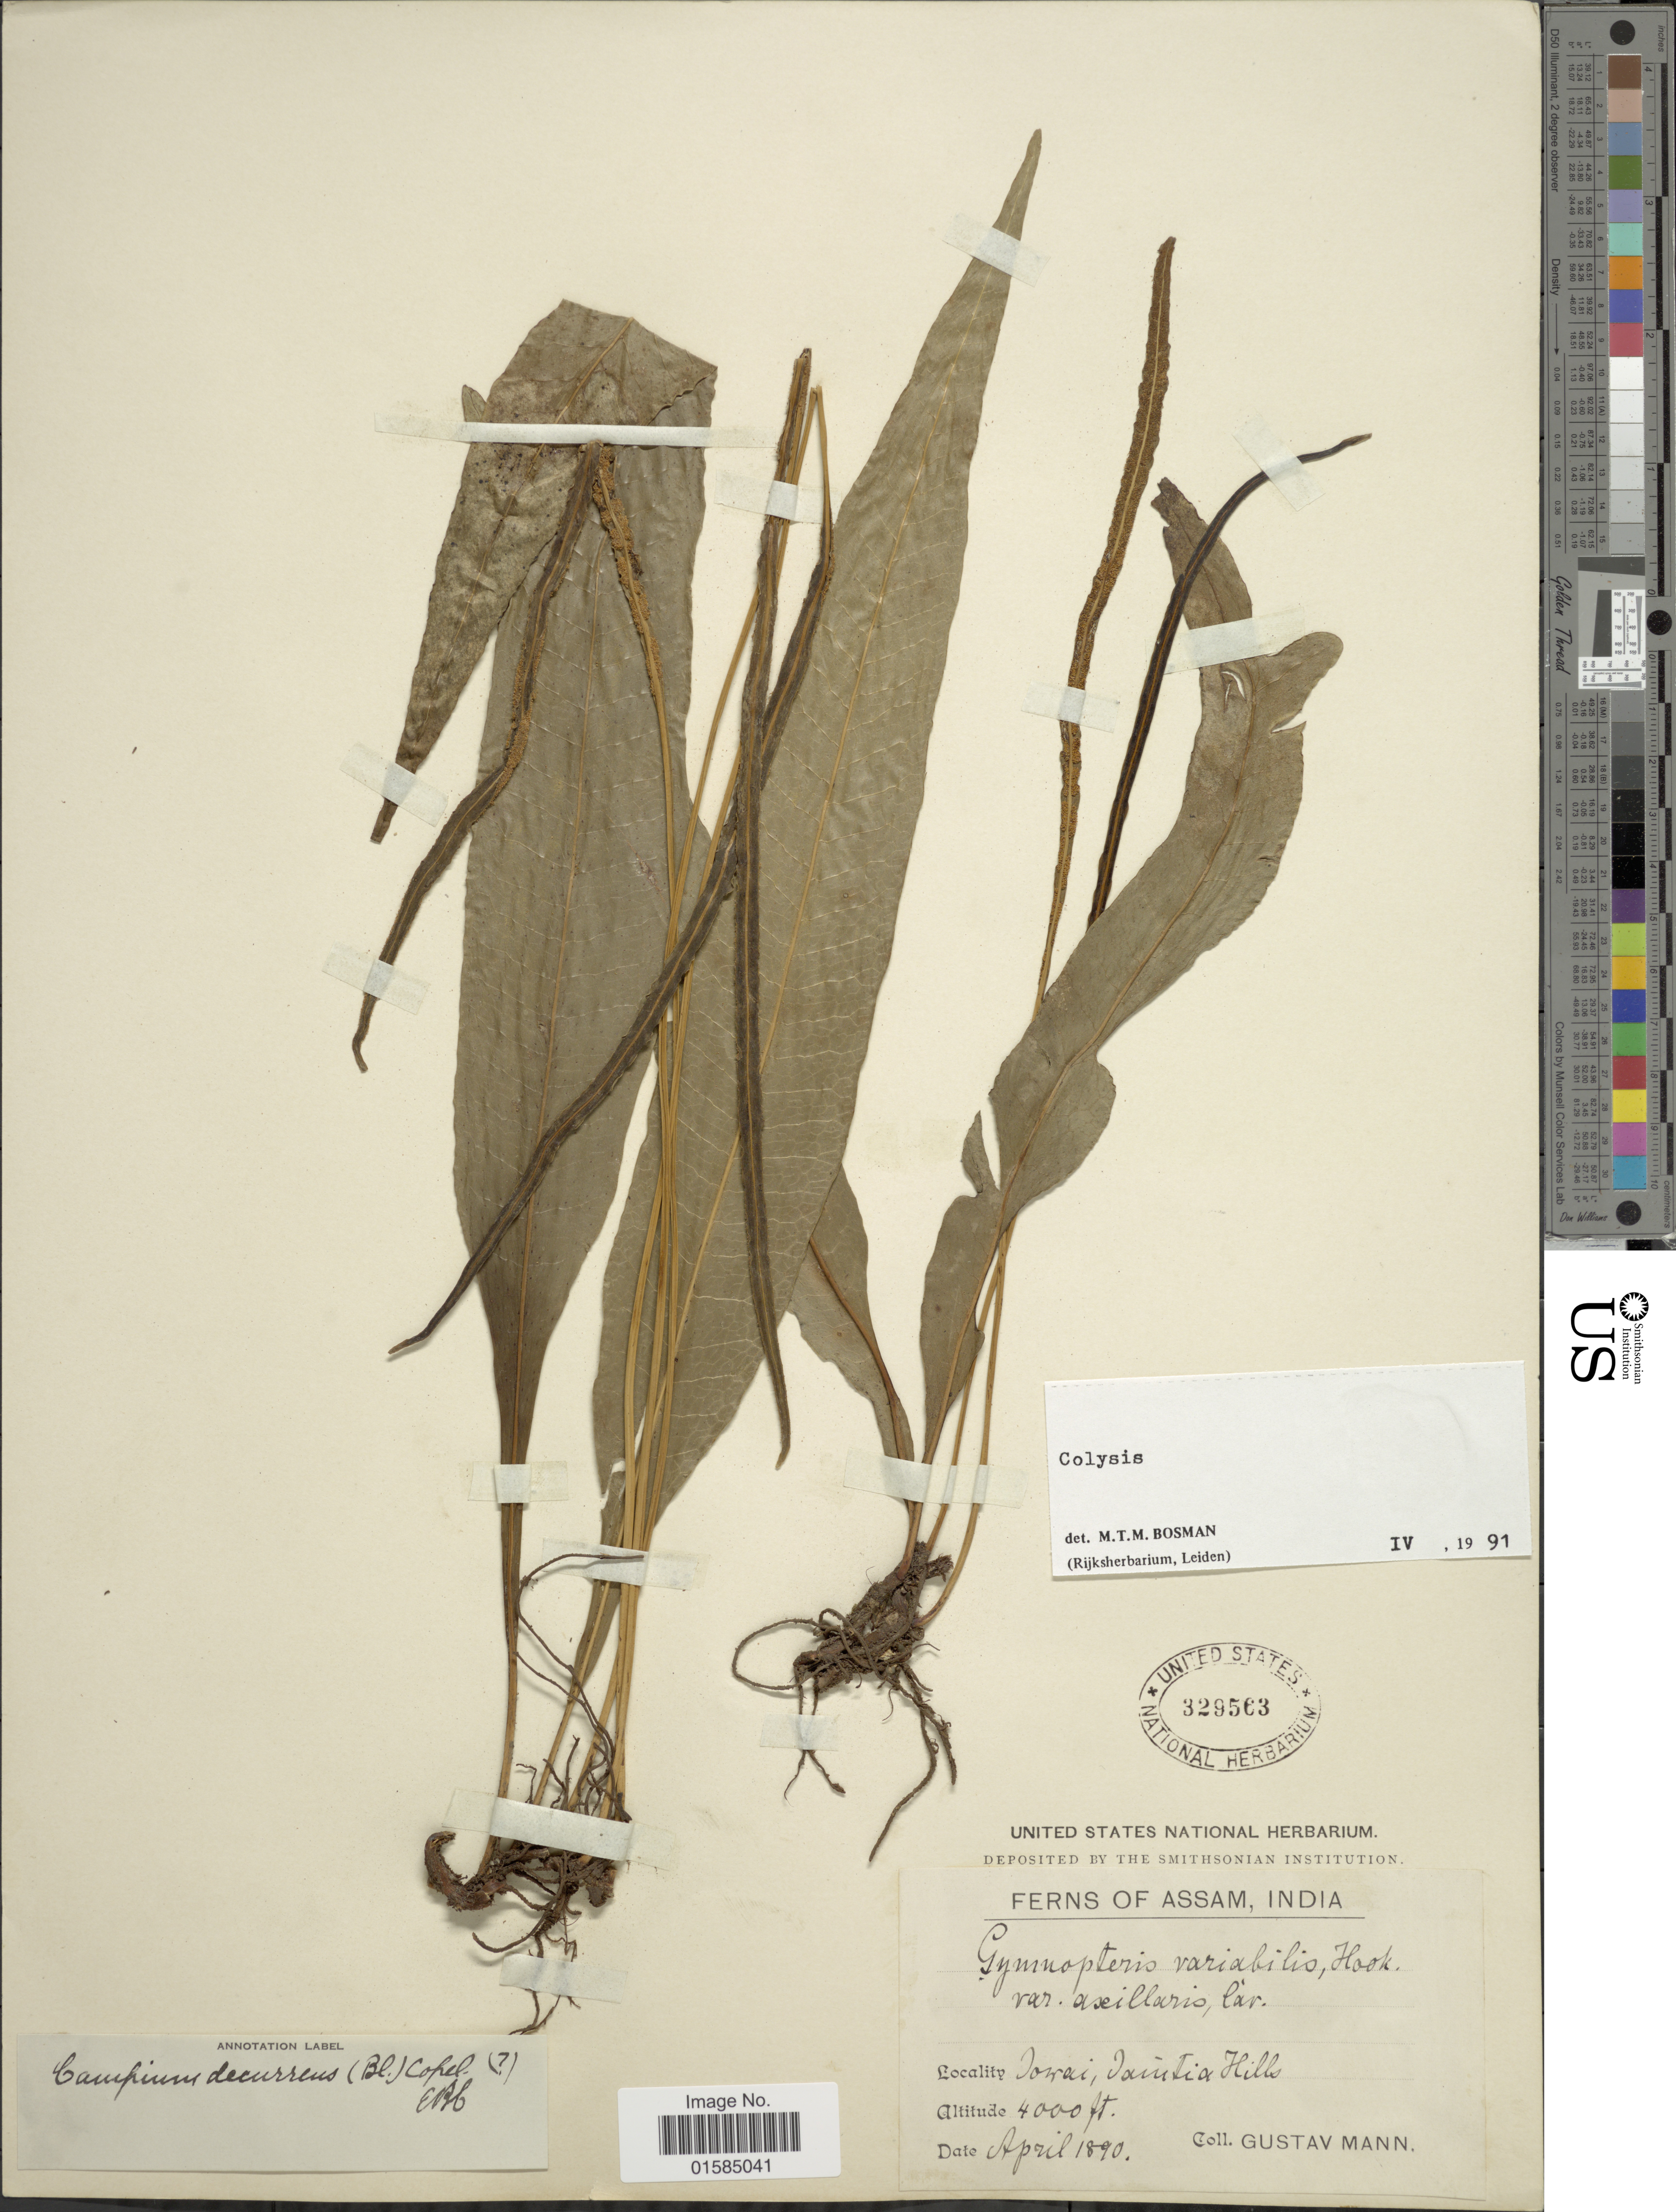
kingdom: Plantae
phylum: Tracheophyta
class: Polypodiopsida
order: Polypodiales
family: Polypodiaceae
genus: Leptochilus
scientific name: Leptochilus decurrens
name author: Blume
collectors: G. Mann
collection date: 1890-04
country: India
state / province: Meghalaya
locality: Assam, Jowai, Jaintia Hills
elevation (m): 1219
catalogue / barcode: US 329563